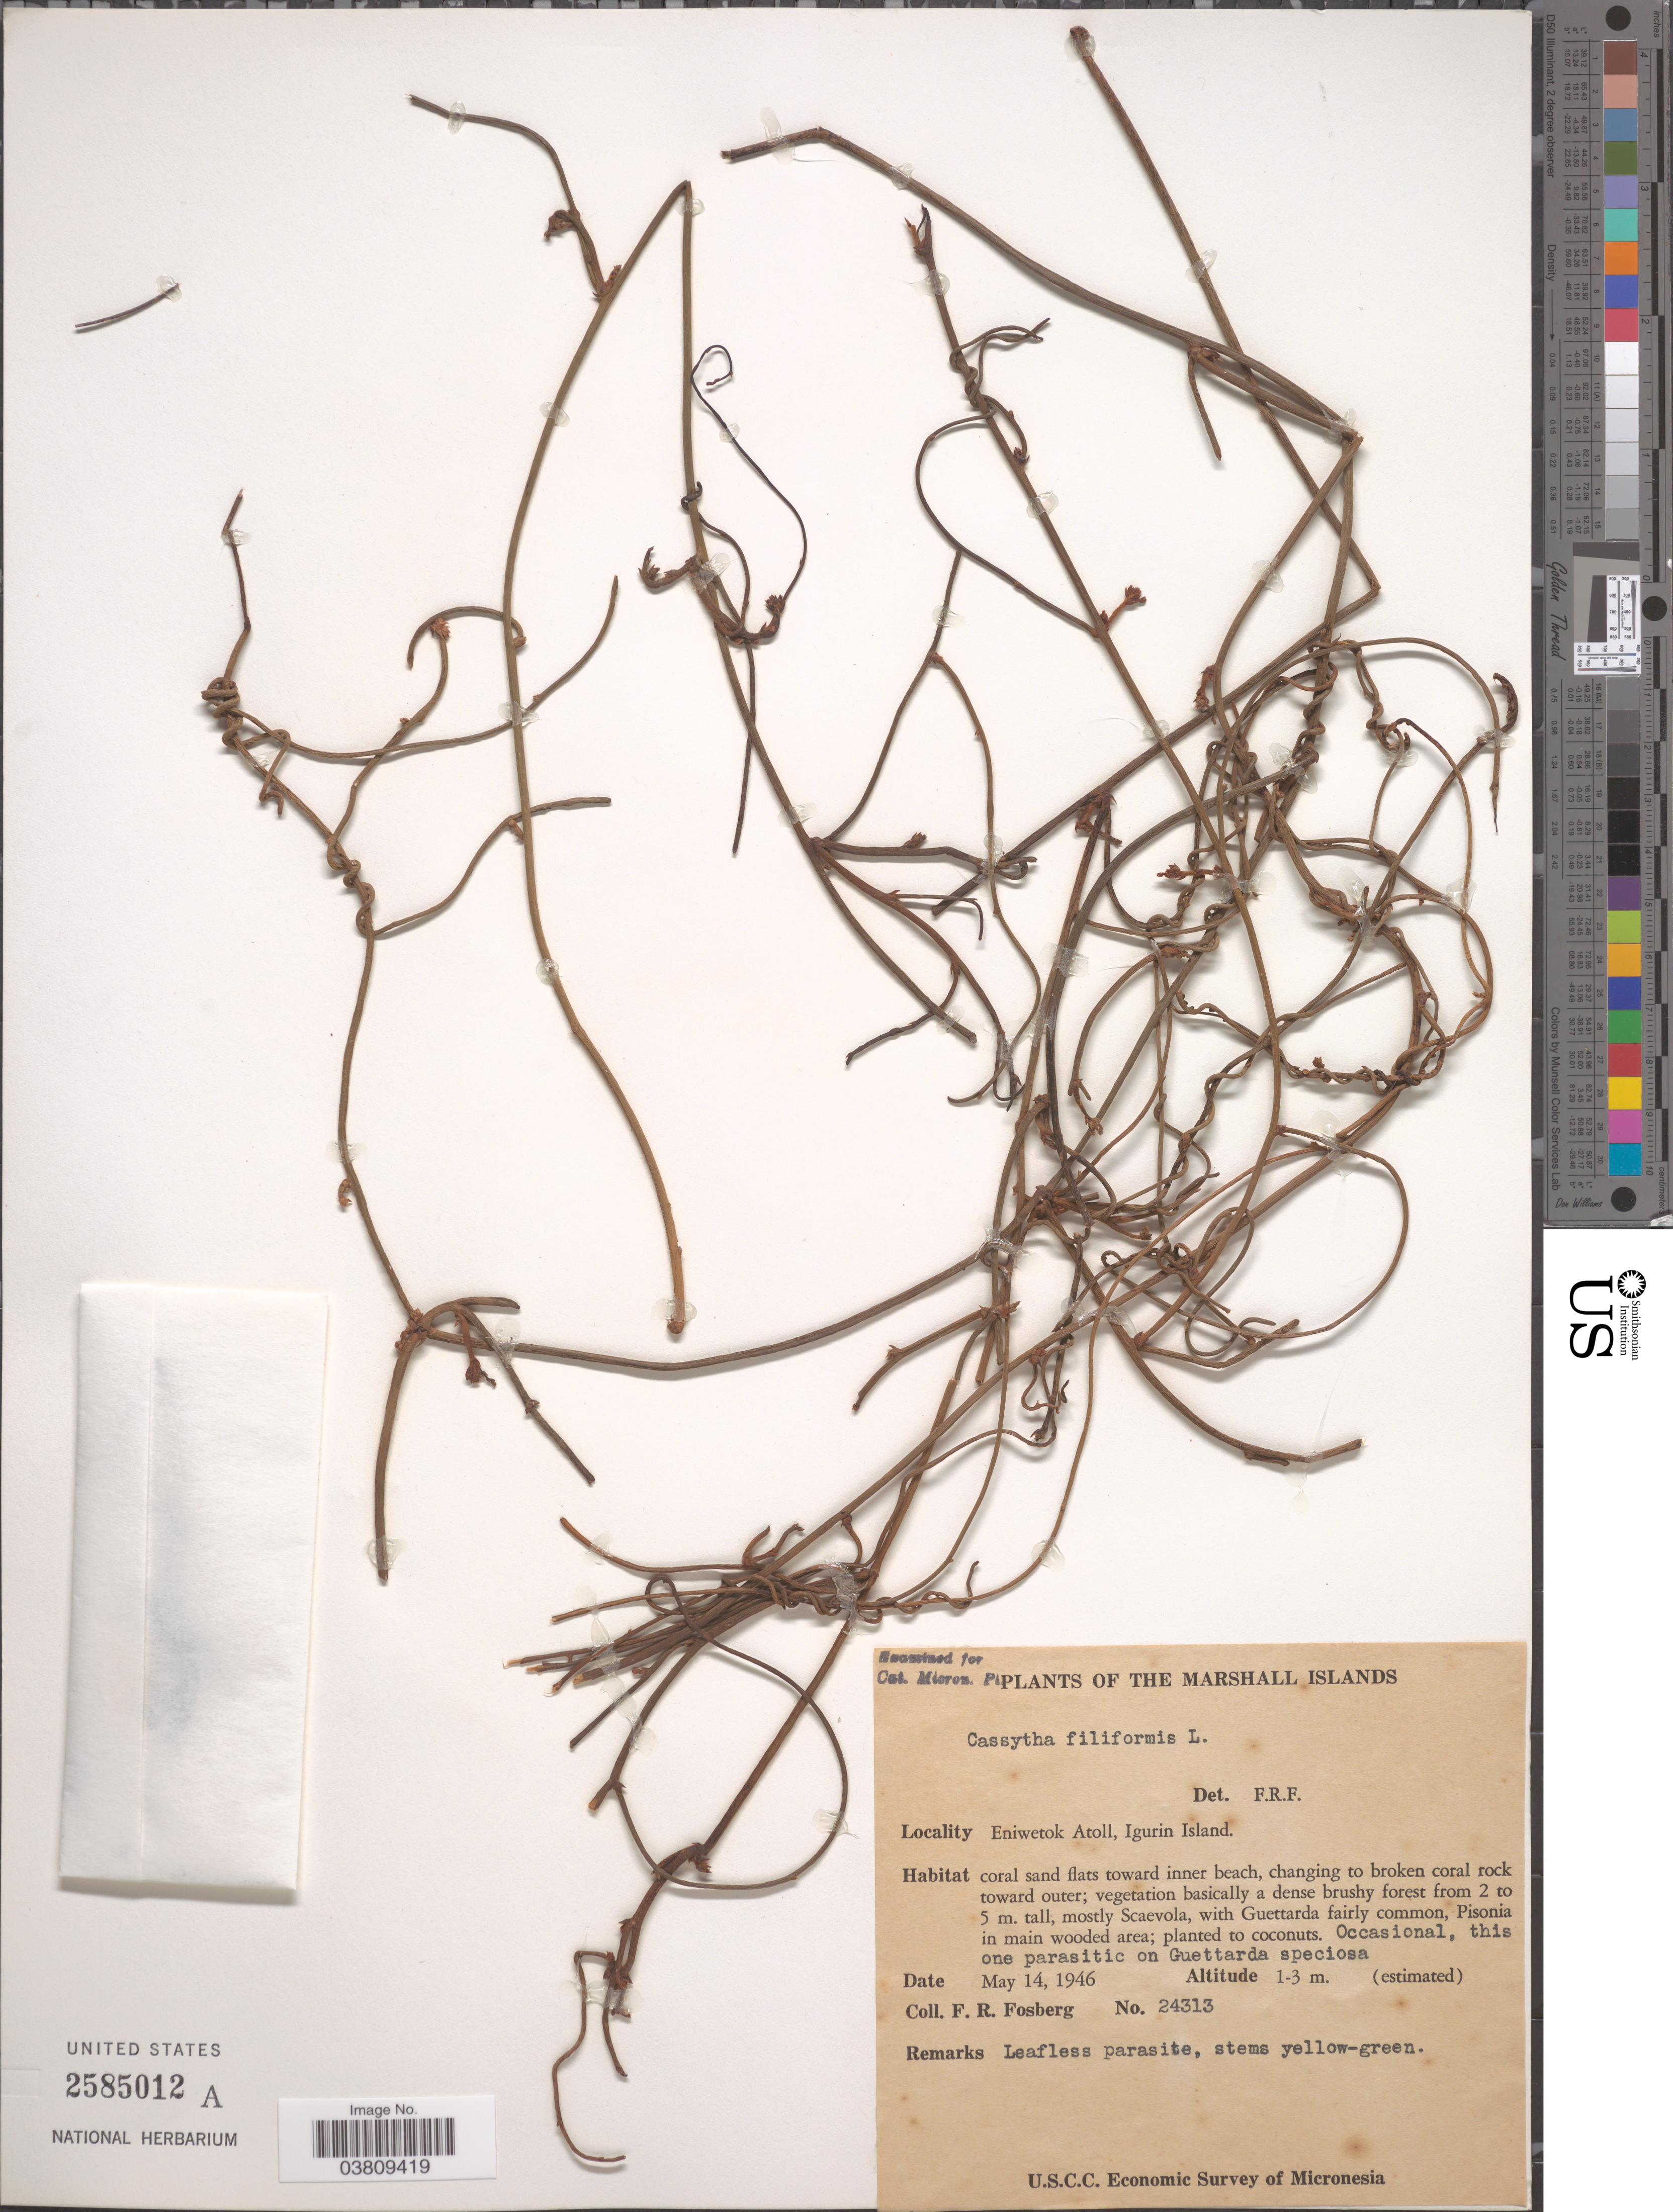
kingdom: Plantae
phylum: Tracheophyta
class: Magnoliopsida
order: Laurales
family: Lauraceae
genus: Cassytha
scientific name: Cassytha filiformis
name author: L.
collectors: F. R. Fosberg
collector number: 24313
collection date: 1946-05-14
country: Marshall Islands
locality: Eniwetok Atoll, Igurin Island.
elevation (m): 1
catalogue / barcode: US 2585012A